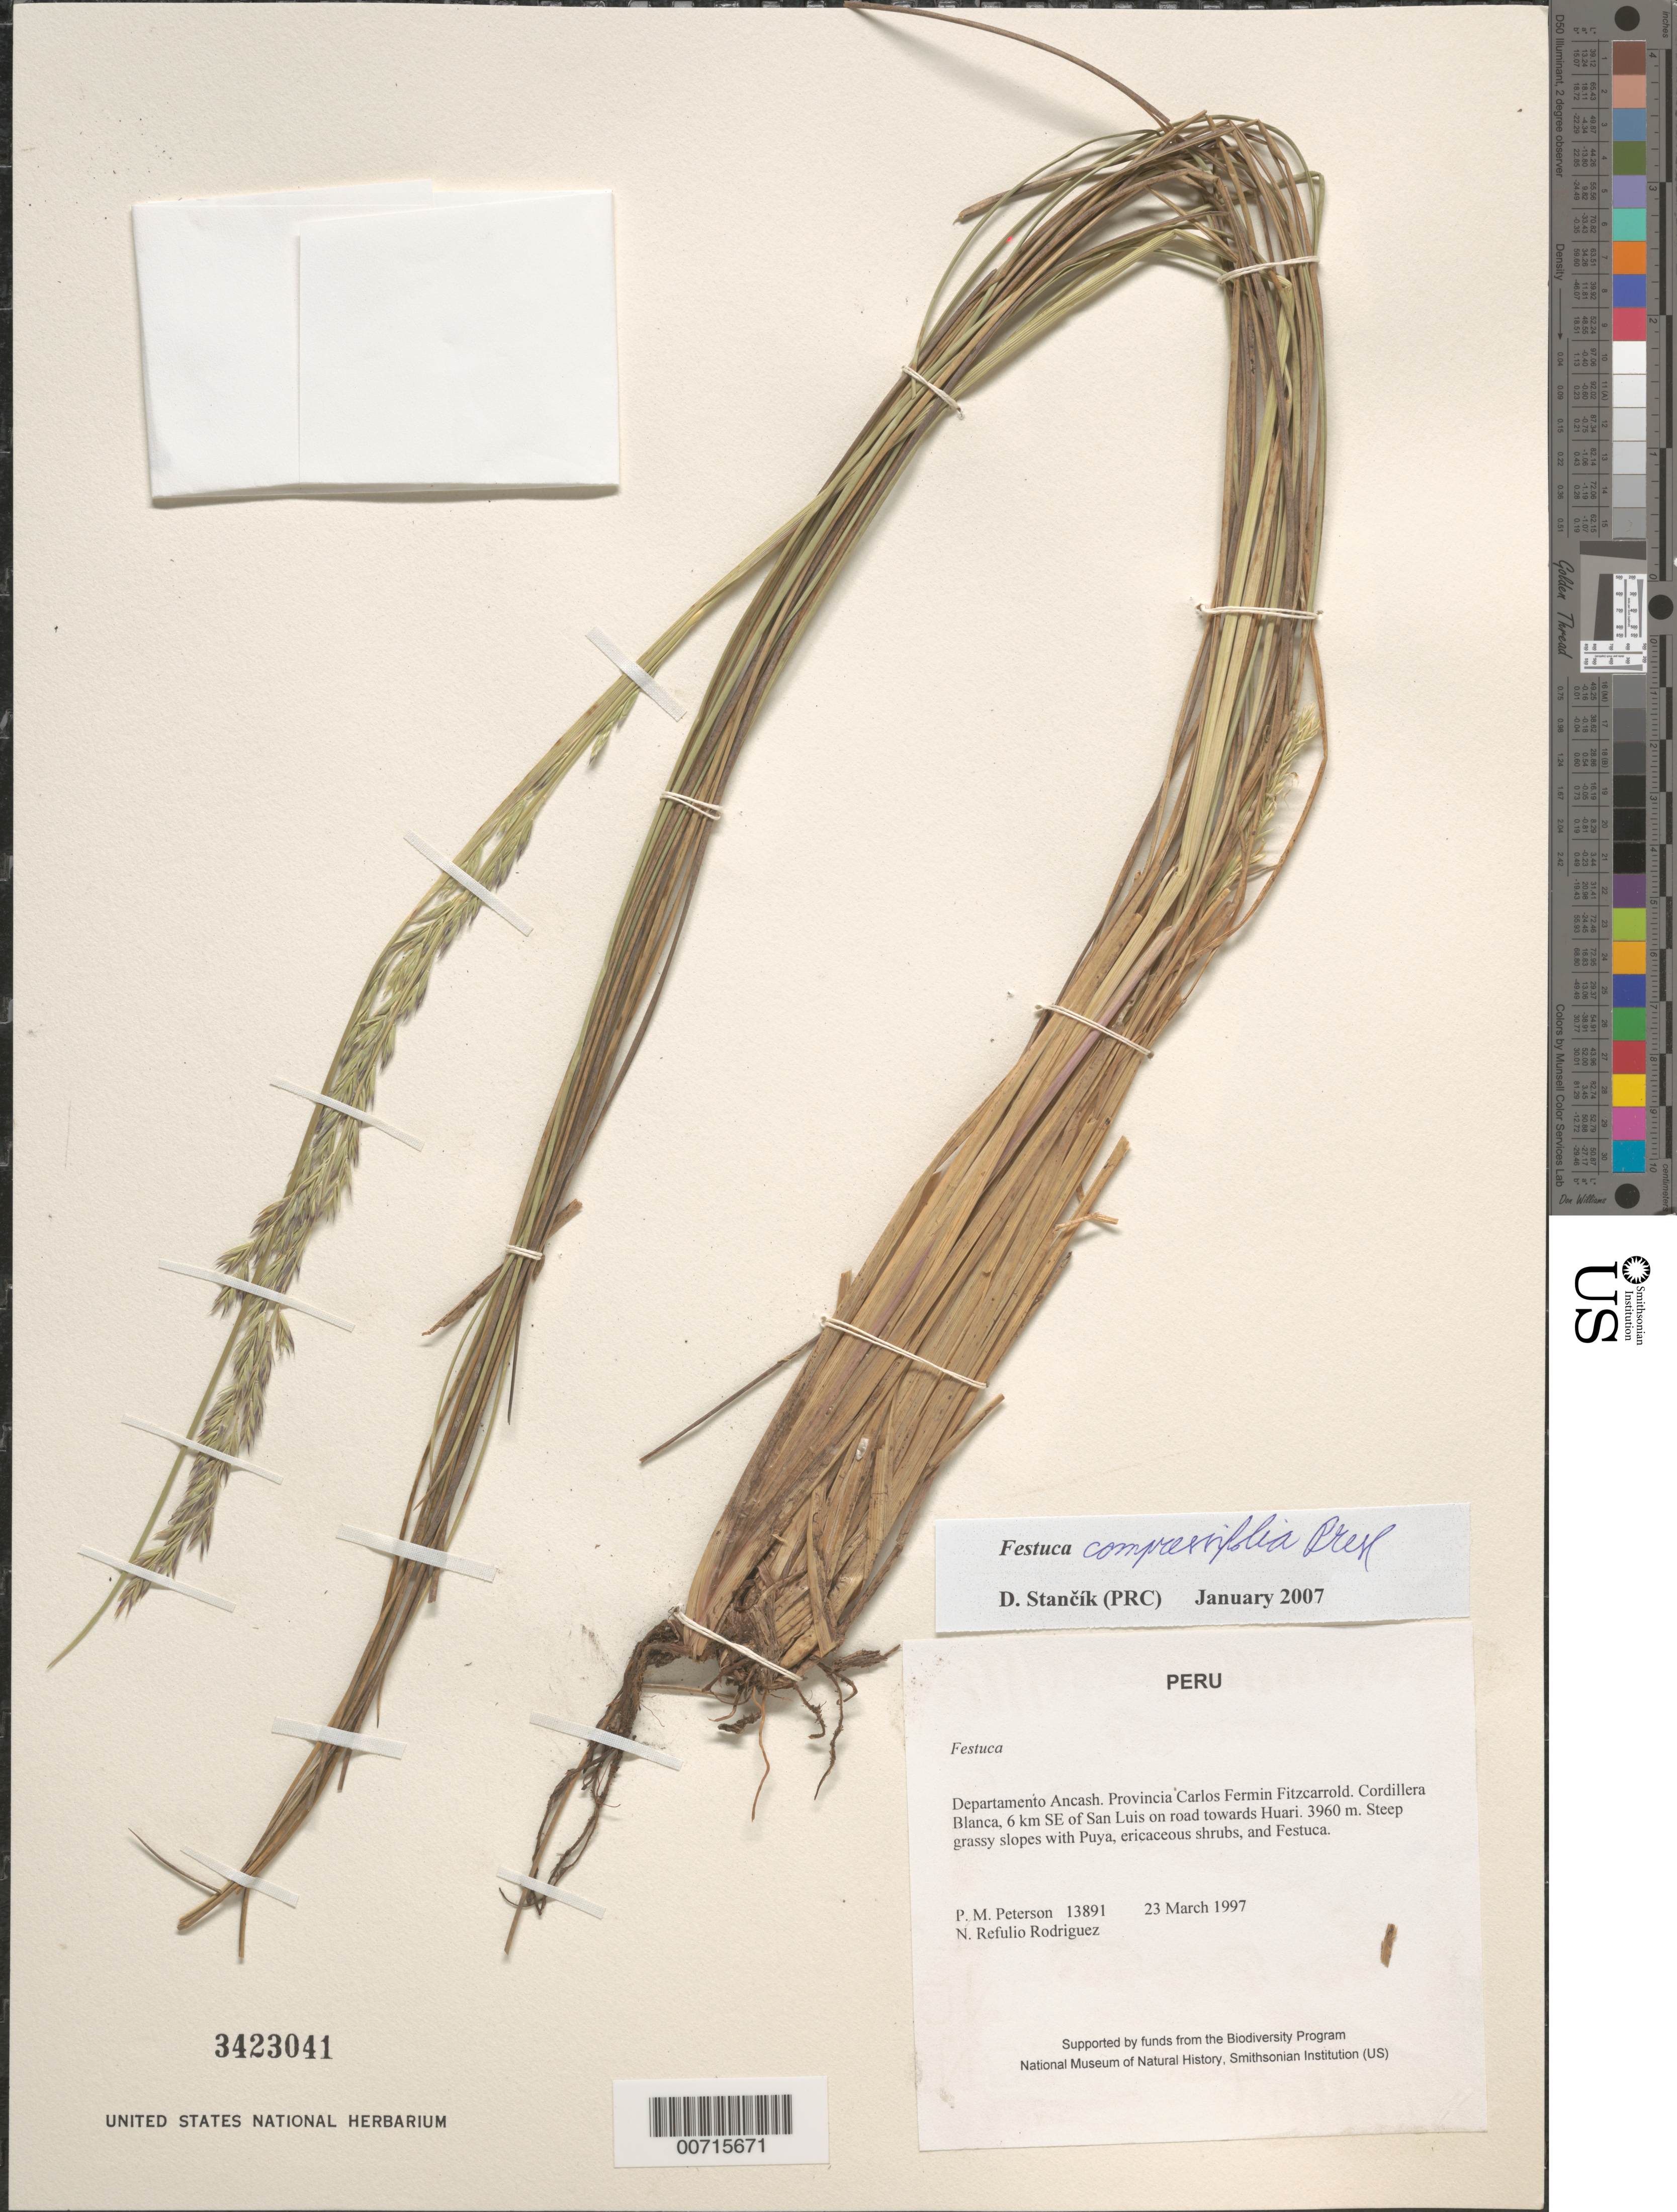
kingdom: Plantae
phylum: Tracheophyta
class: Liliopsida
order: Poales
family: Poaceae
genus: Festuca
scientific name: Festuca compressifolia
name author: J. Presl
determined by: Stancik, D.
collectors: P. M. Peterson & N. Refulio-Rodríguez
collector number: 13891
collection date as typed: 23 Mar 1997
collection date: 1997-03-23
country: Peru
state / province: Ancash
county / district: Carlos Fermin Fitzcarrald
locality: Cordillera Blanca, 6 km SE of San Luis on road towards Huari.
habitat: Steep grassy slopes with Puya, ericaceous shrubs, and Festuca.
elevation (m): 3960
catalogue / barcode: US 3423041